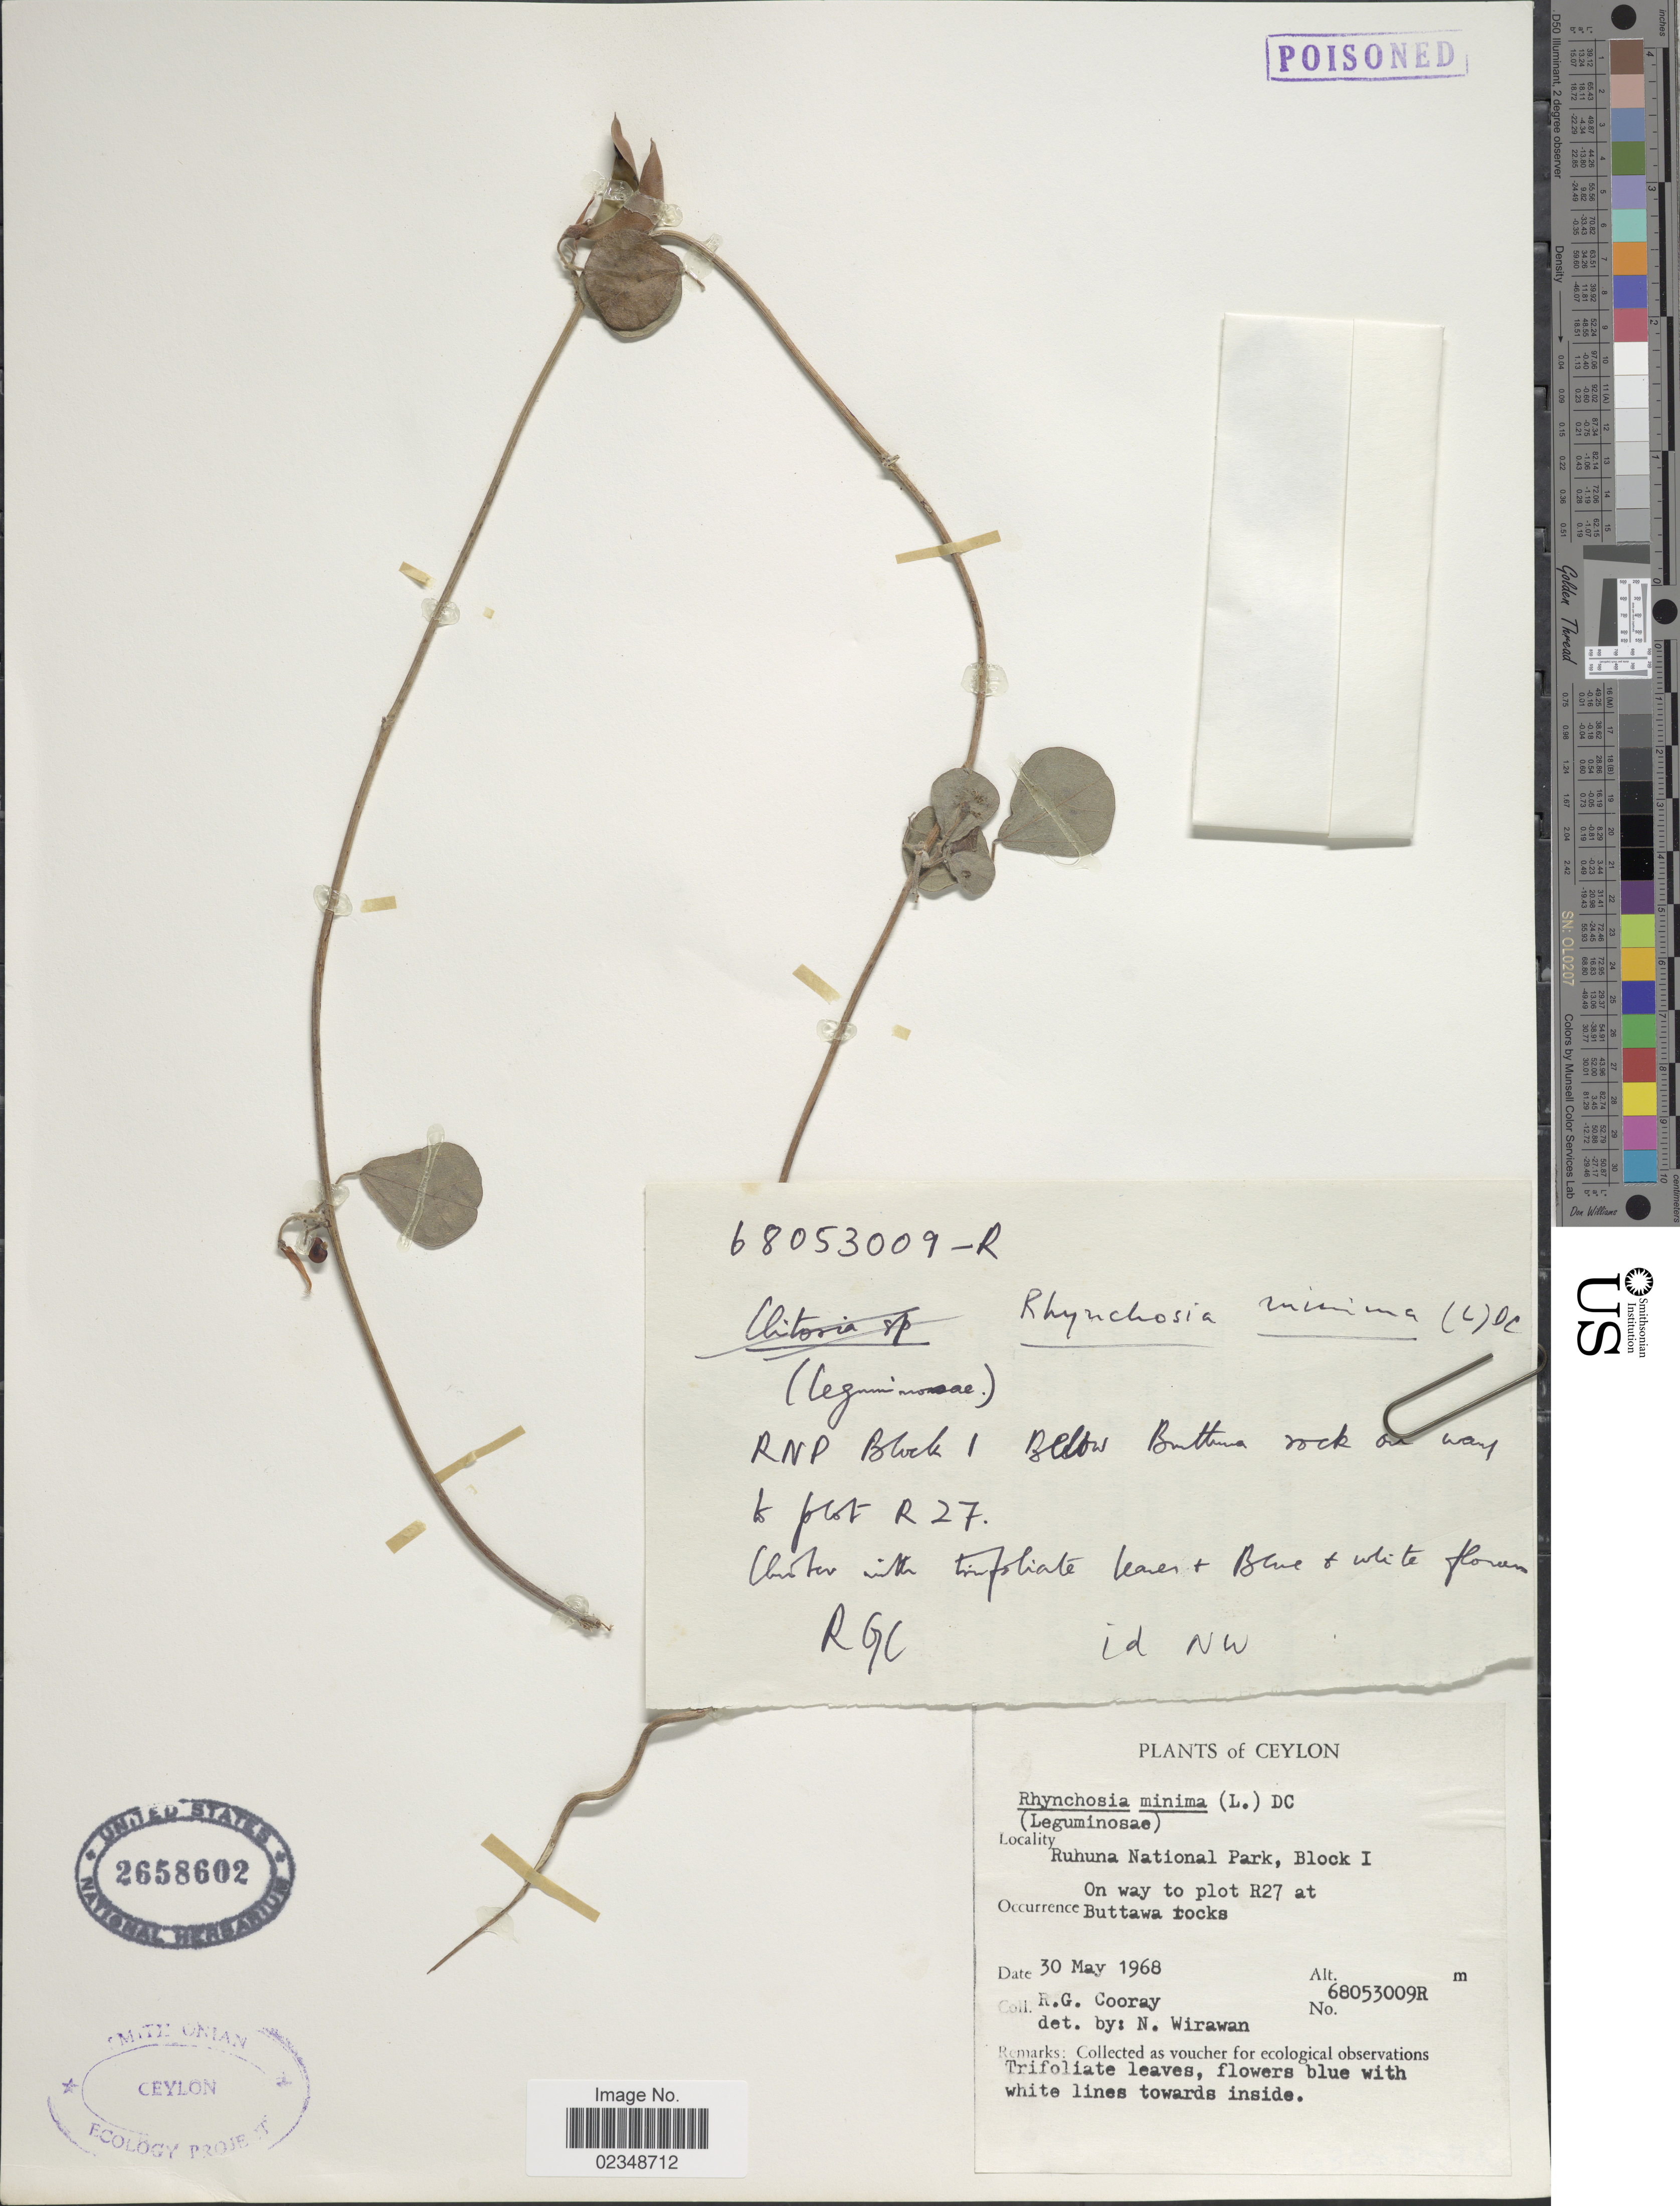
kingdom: Plantae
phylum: Tracheophyta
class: Magnoliopsida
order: Fabales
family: Fabaceae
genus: Rhynchosia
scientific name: Rhynchosia sp.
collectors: R. Cooray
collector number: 68053009R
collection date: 1968-05-30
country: Sri Lanka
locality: Ceylon, Ruhuna National Park, Block 1, On way to plot R27 at Buttawa rocks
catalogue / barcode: US 2658602